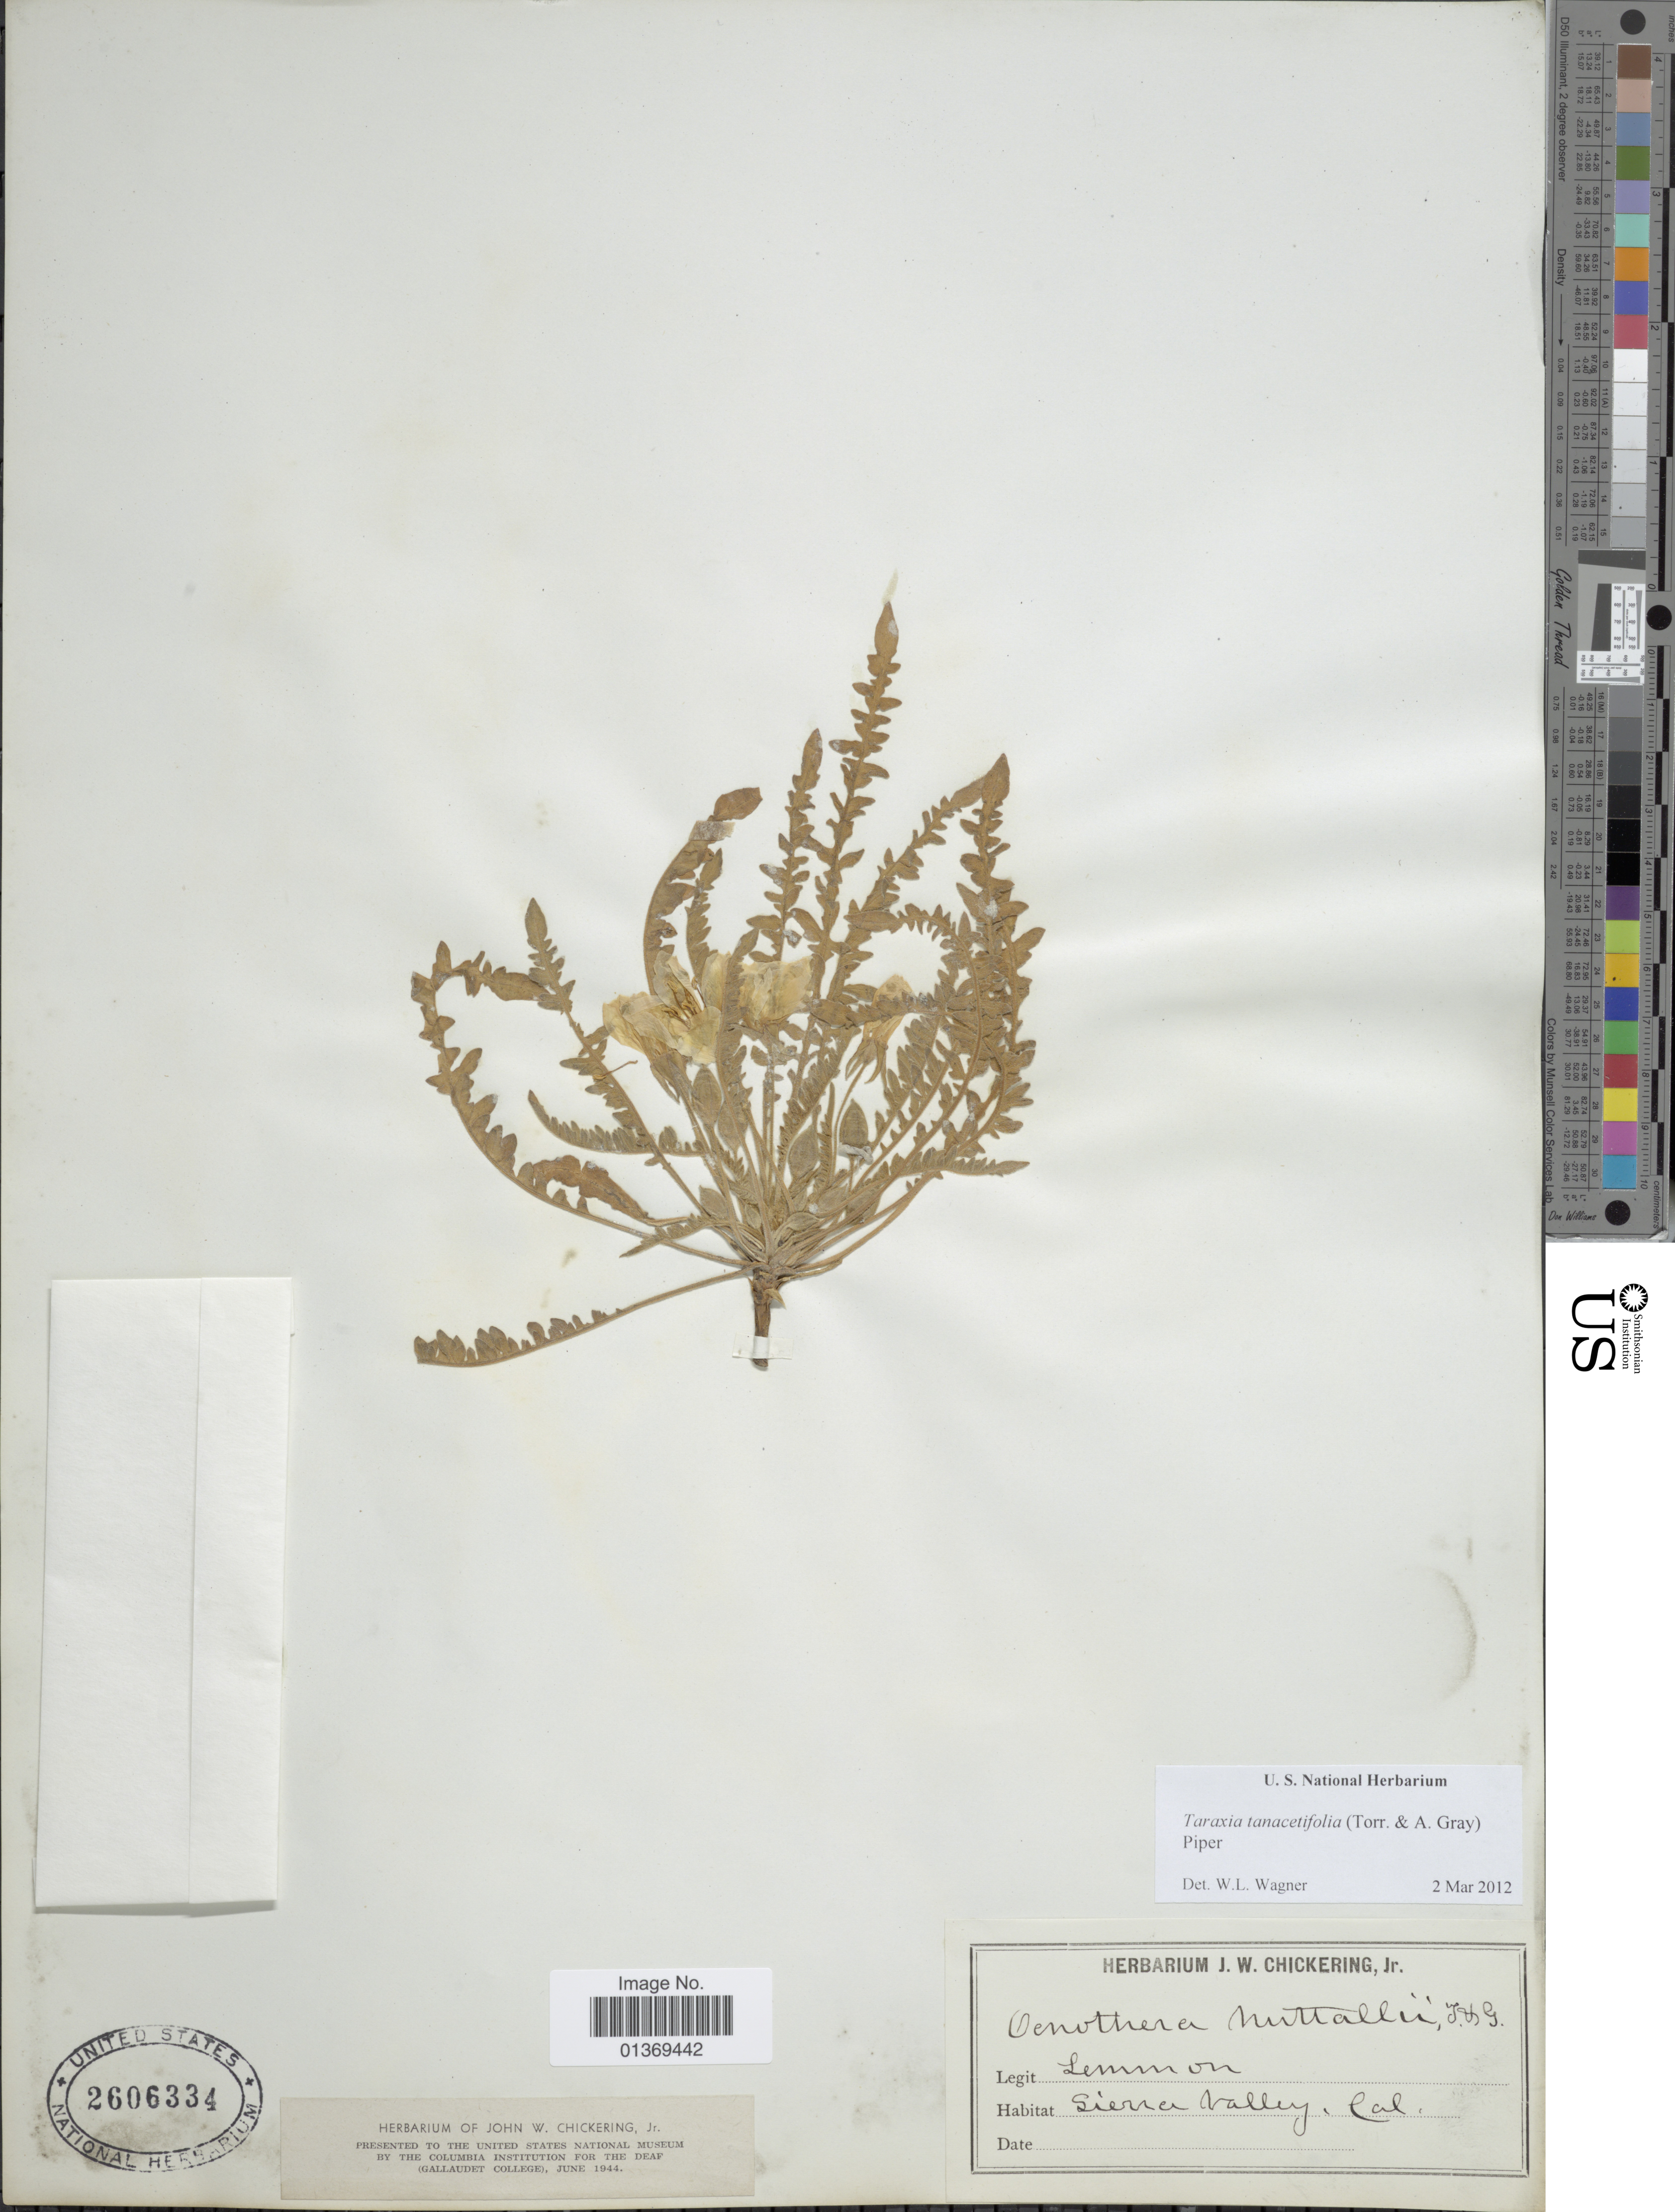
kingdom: Plantae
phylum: Tracheophyta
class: Magnoliopsida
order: Myrtales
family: Onagraceae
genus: Taraxia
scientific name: Taraxia tanacetifolia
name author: (Torr. & A. Gray) Piper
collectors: -- Lemmon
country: United States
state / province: California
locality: Sierra Valley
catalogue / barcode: US 2606334